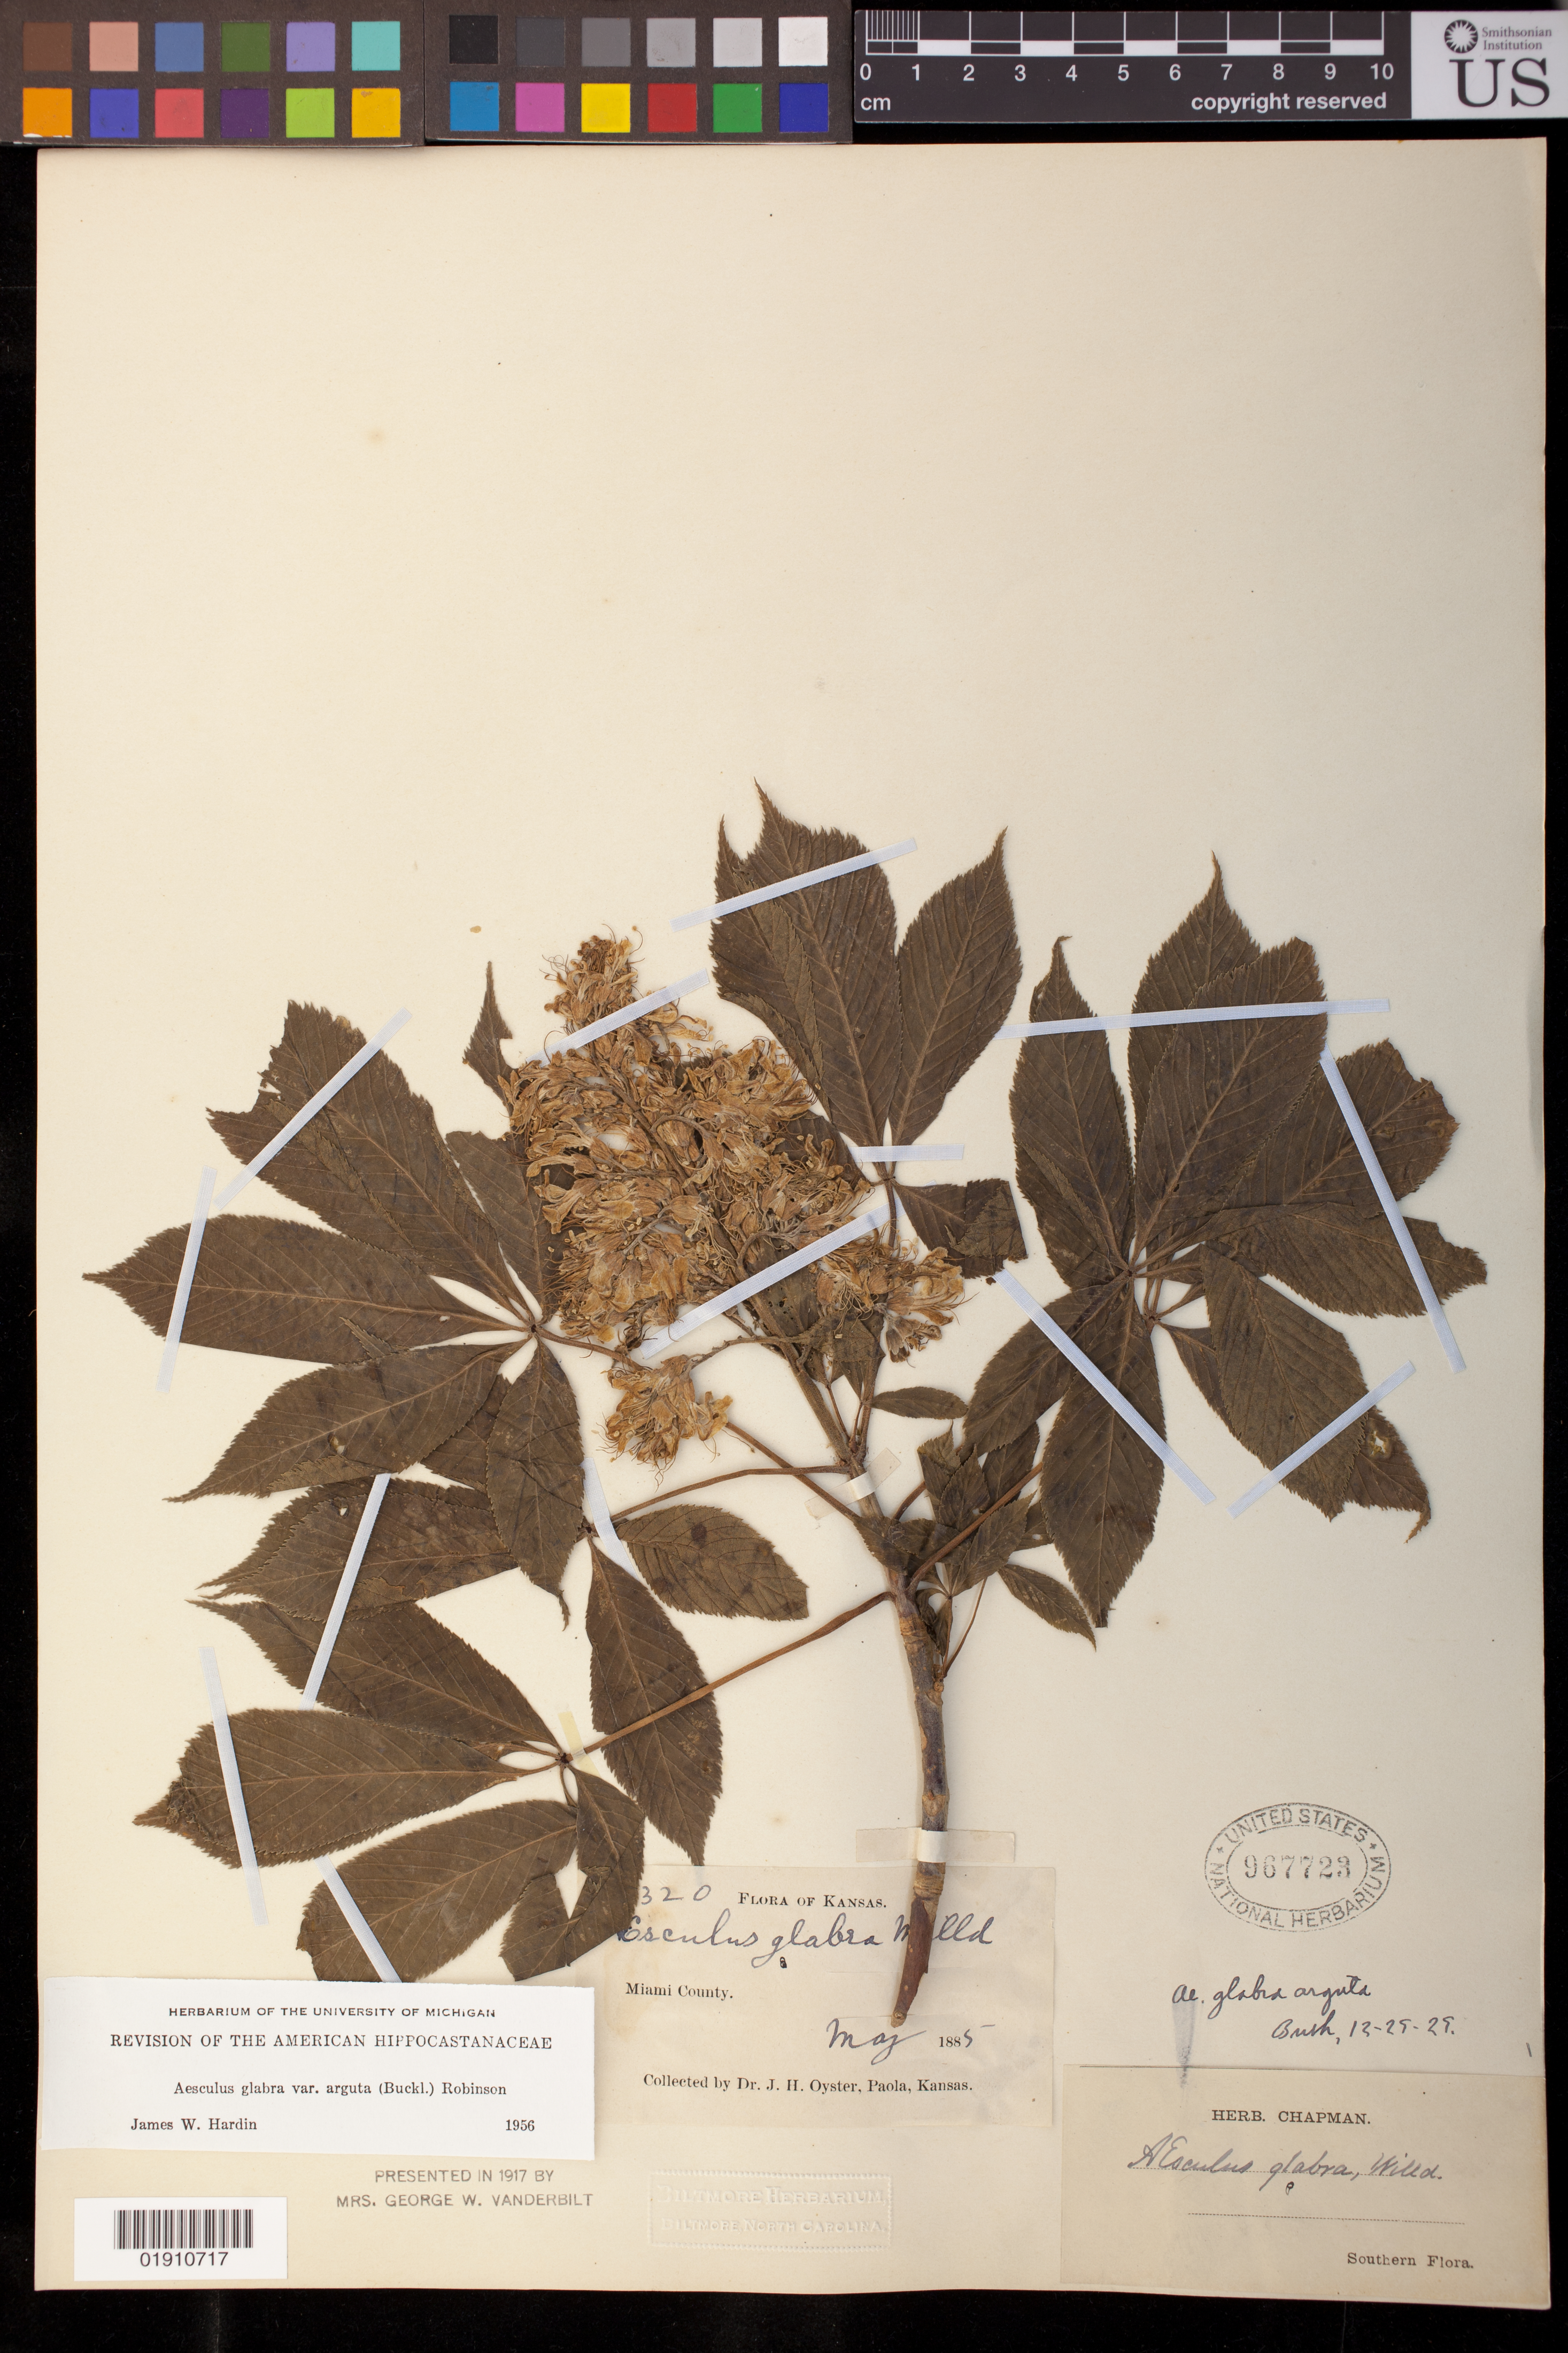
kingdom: Plantae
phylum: Tracheophyta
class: Magnoliopsida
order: Sapindales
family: Sapindaceae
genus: Aesculus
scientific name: Aesculus glabra var. anguta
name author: (Buckley) B.L. Rob.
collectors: J. H. Oyster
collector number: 320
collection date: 1885-05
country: United States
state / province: Kansas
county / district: Miami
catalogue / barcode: US 967723